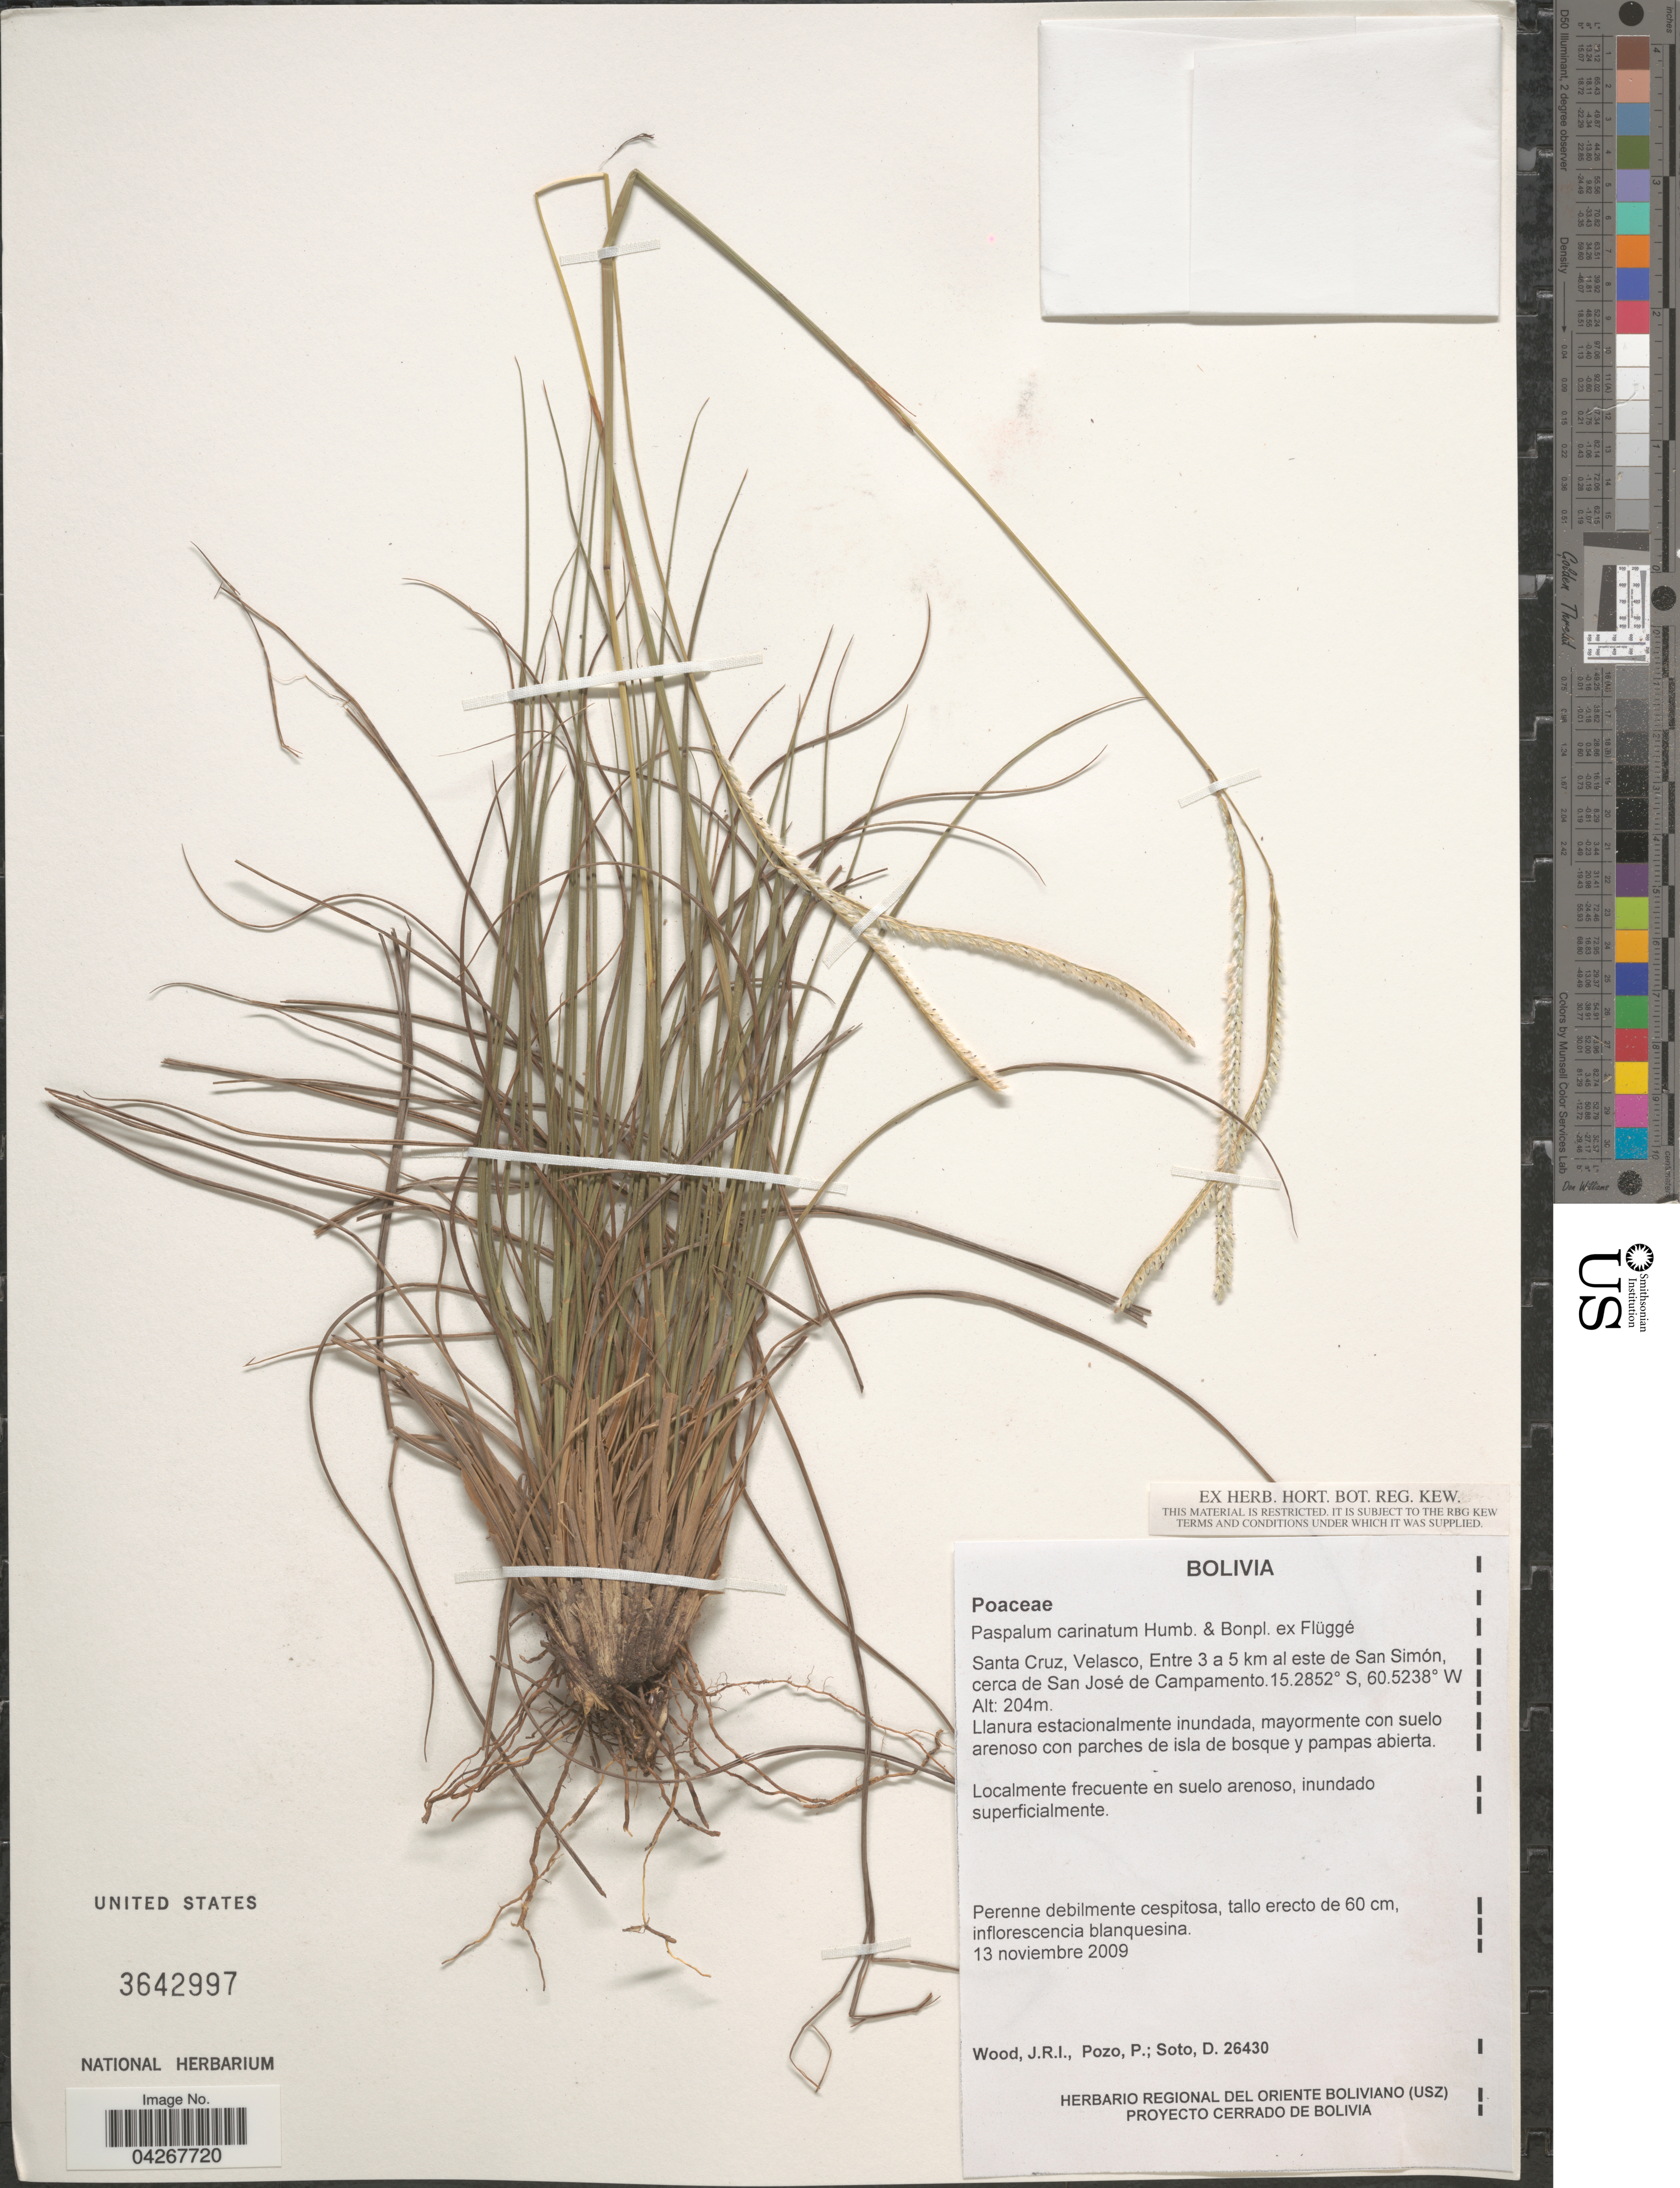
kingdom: Plantae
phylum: Tracheophyta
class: Liliopsida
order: Poales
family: Poaceae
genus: Paspalum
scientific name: Paspalum carinatum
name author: Humb. & Bonpl. ex Flüggé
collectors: J. R. I. Wood, P. Pozo & D. Soto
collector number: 26430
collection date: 2009-11-13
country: Bolivia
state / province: Santa Cruz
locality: Santa Cruz, Velasco, Entre 3 a 5 km al este de San Simón, cerca de San José de Campamento.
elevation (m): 204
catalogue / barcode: US 3642997